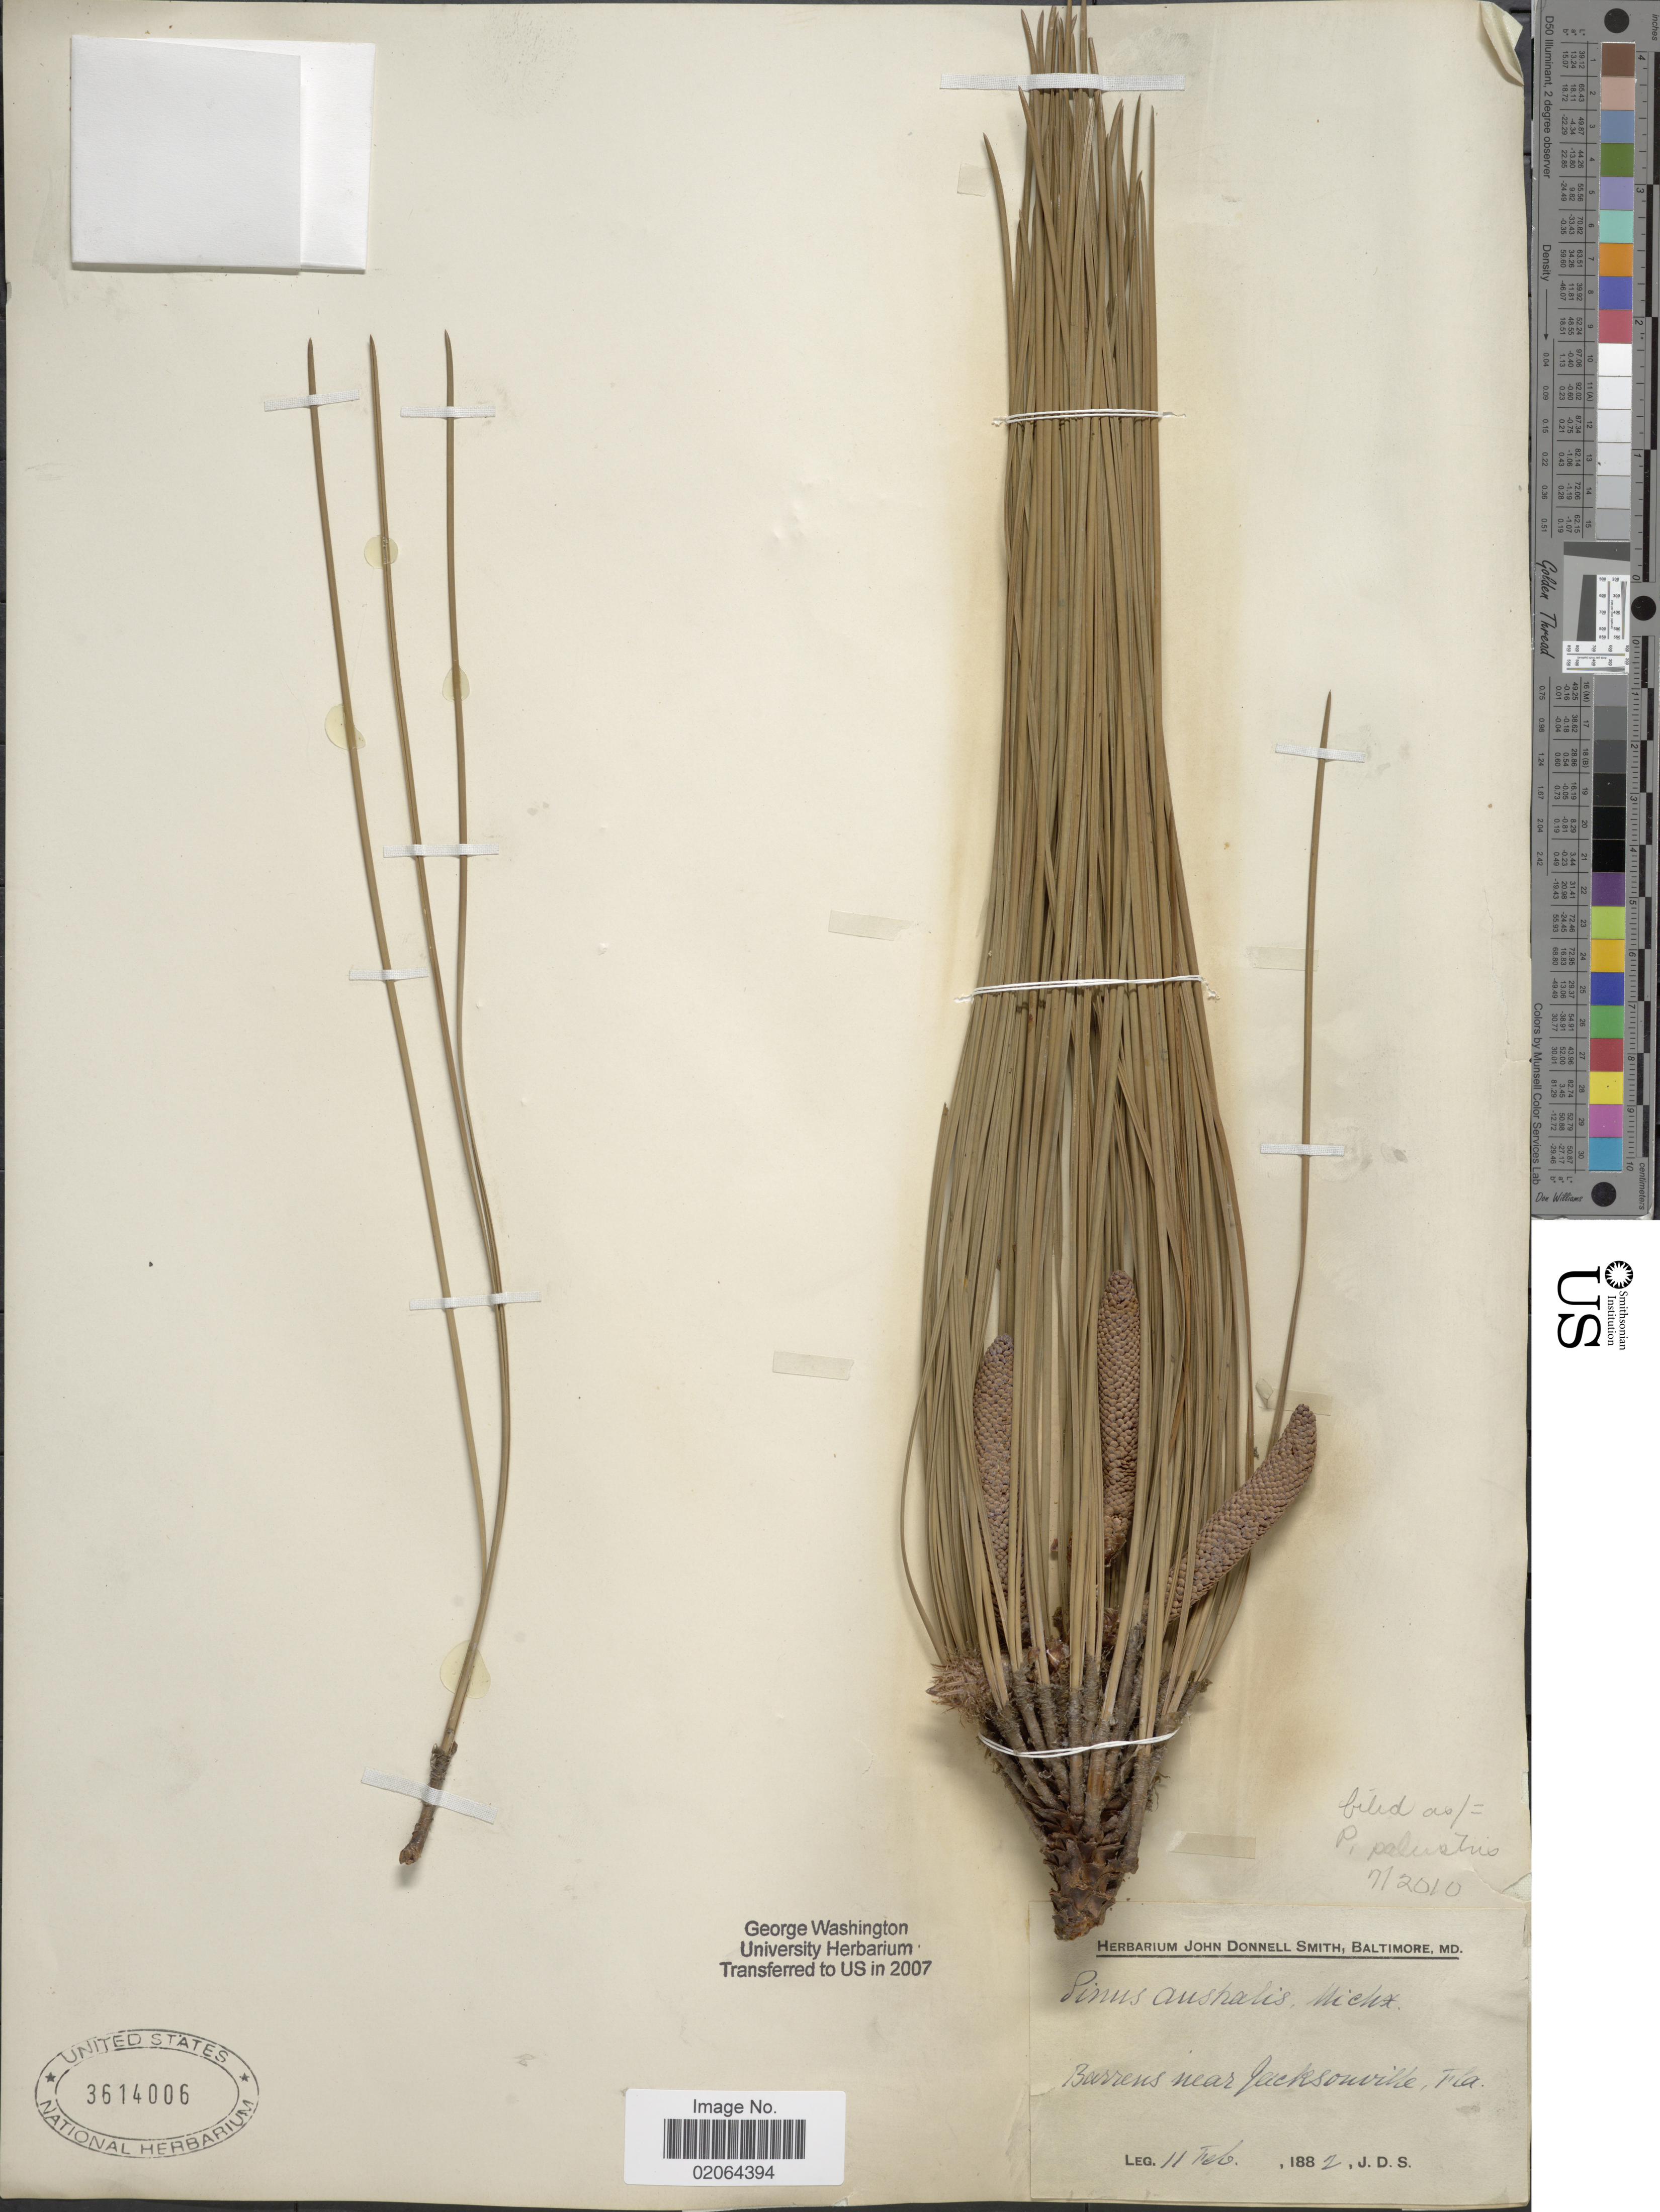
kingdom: Plantae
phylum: Tracheophyta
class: Pinopsida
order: Pinales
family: Pinaceae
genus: Pinus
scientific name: Pinus palustris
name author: Mill.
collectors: J. Donnell Smith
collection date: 1882-02-11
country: United States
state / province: Florida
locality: Barrens near Jacksoncille, Fla.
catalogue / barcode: US 3614006